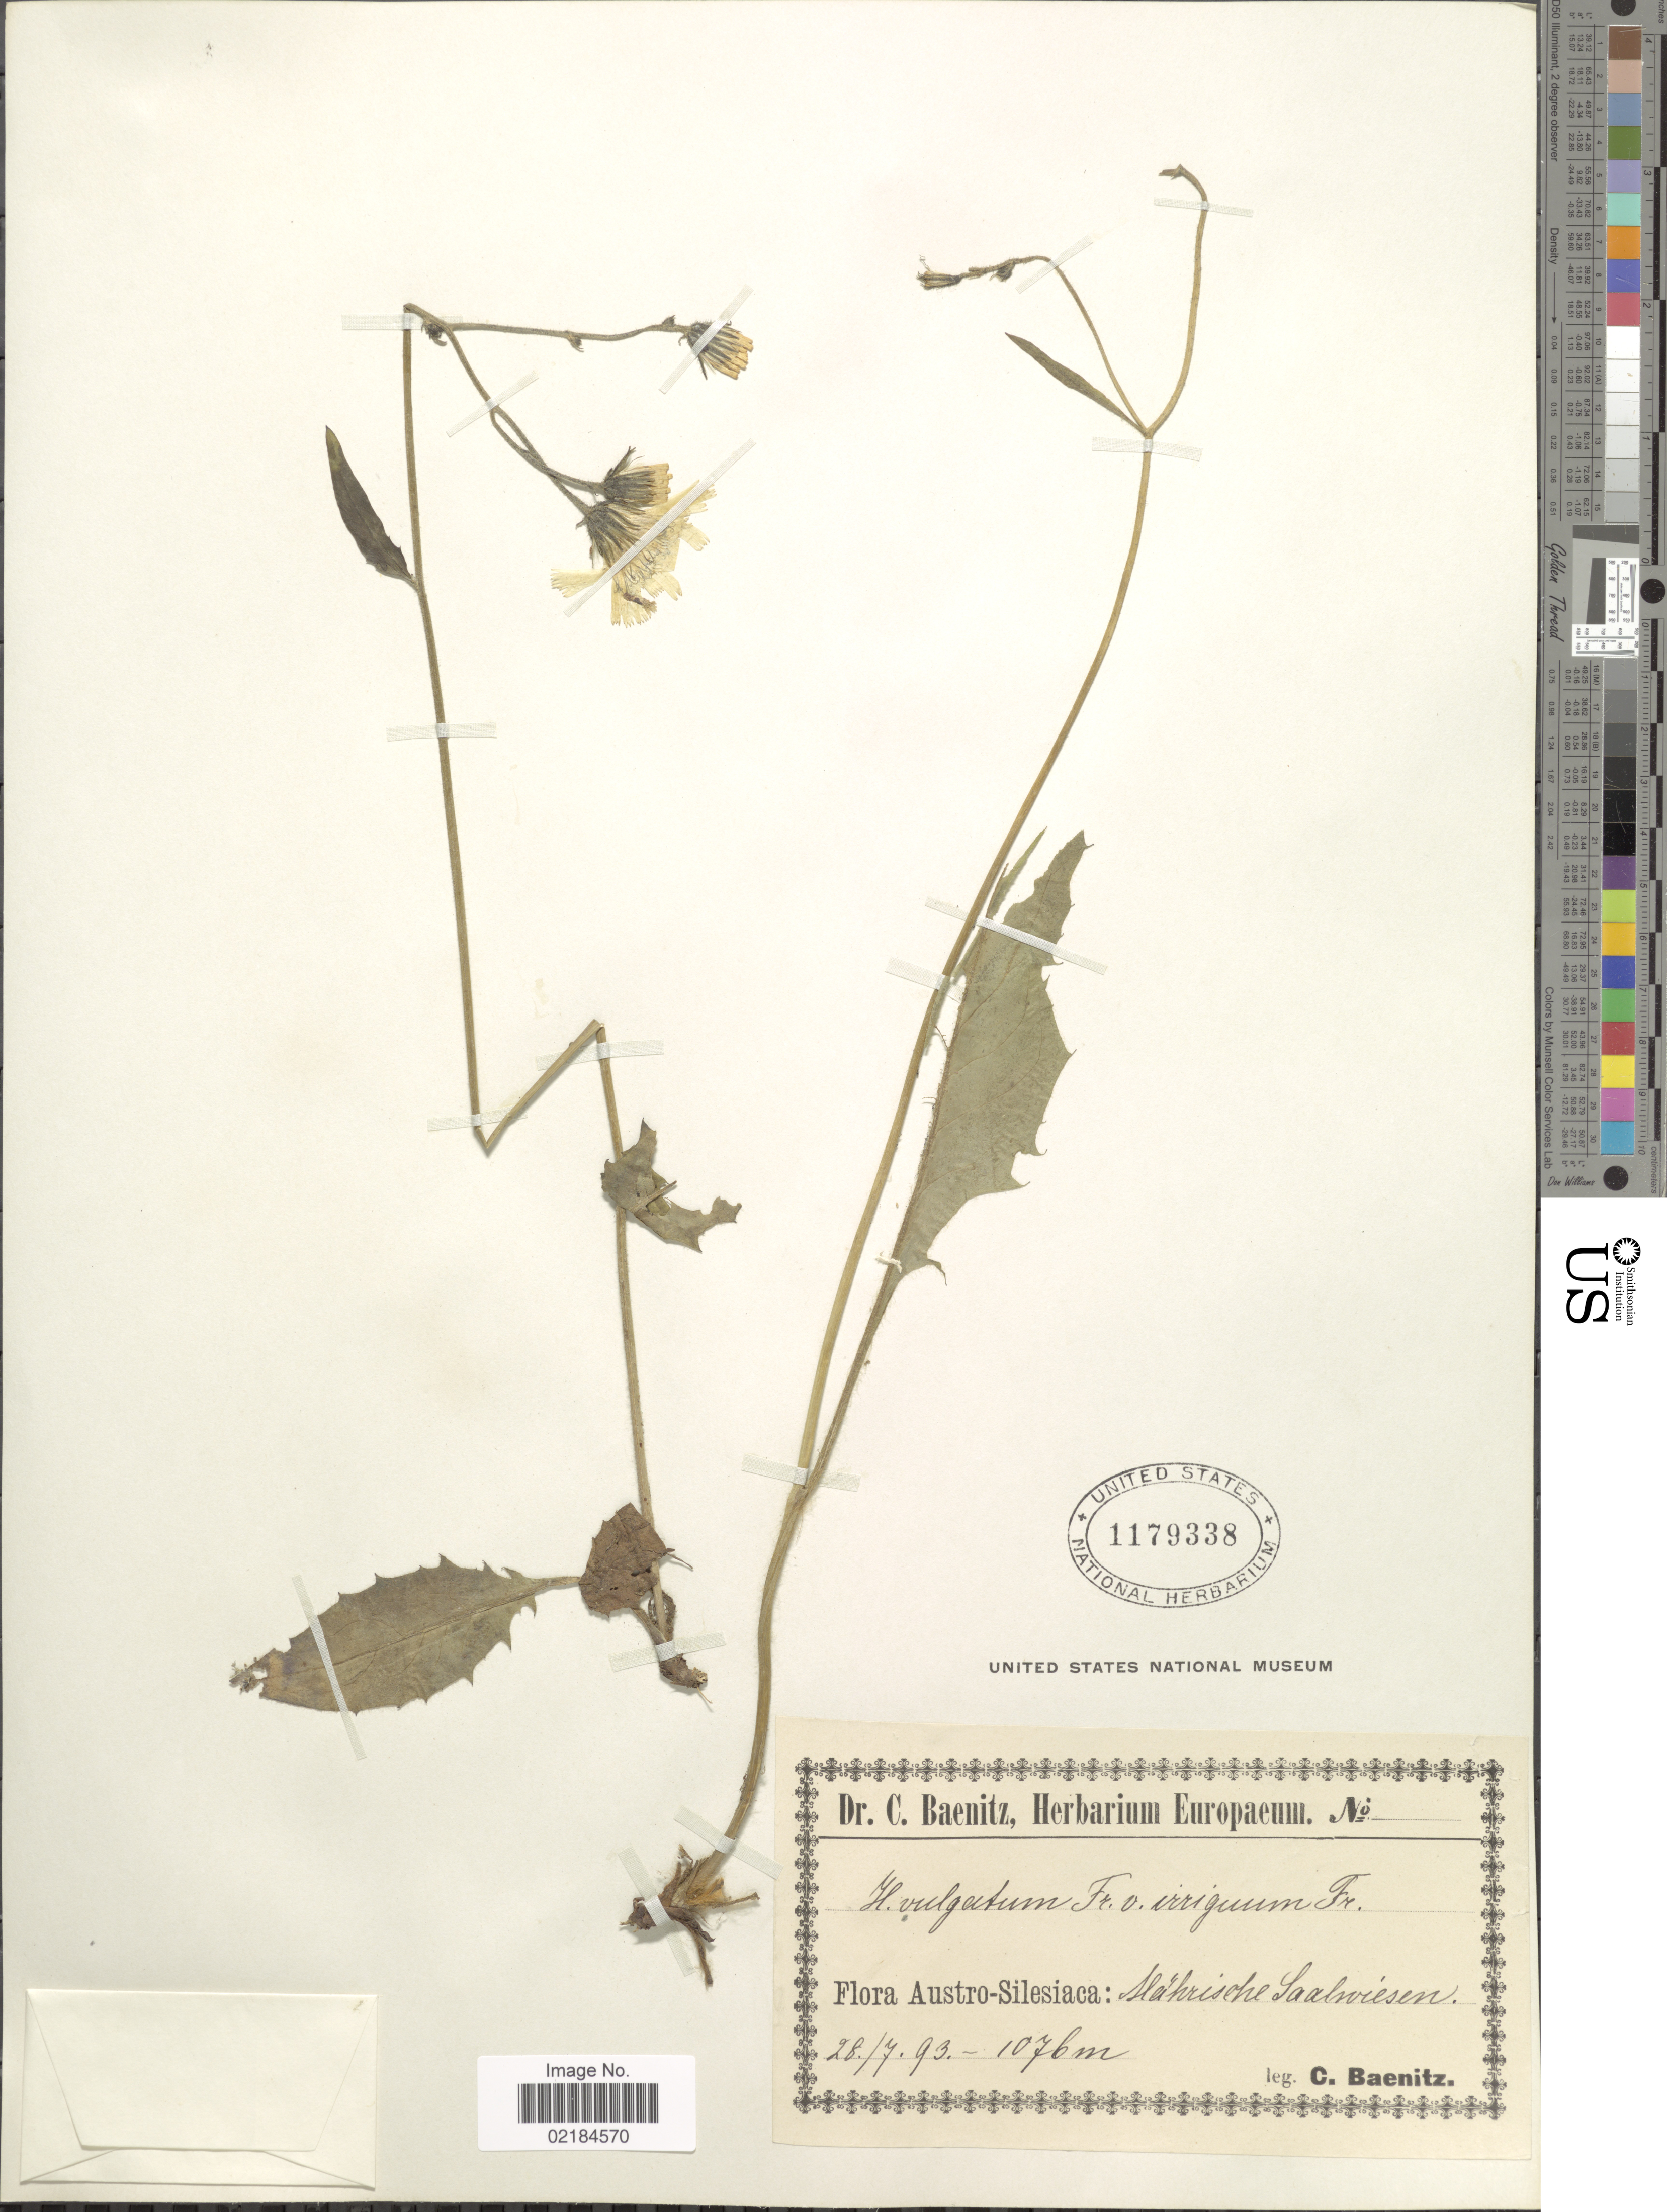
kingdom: Plantae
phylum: Tracheophyta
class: Magnoliopsida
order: Asterales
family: Asteraceae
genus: Hieracium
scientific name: Hieracium lachenalii subsp. cruenifolium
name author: (Dahlst. & Lübeck) Zahn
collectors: C. G. Baenitz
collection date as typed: Transcribed d/m/y: 28/7/93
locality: Austro-Silesiaca: Slahrische Saalsviesen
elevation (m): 1076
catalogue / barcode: US 1179338